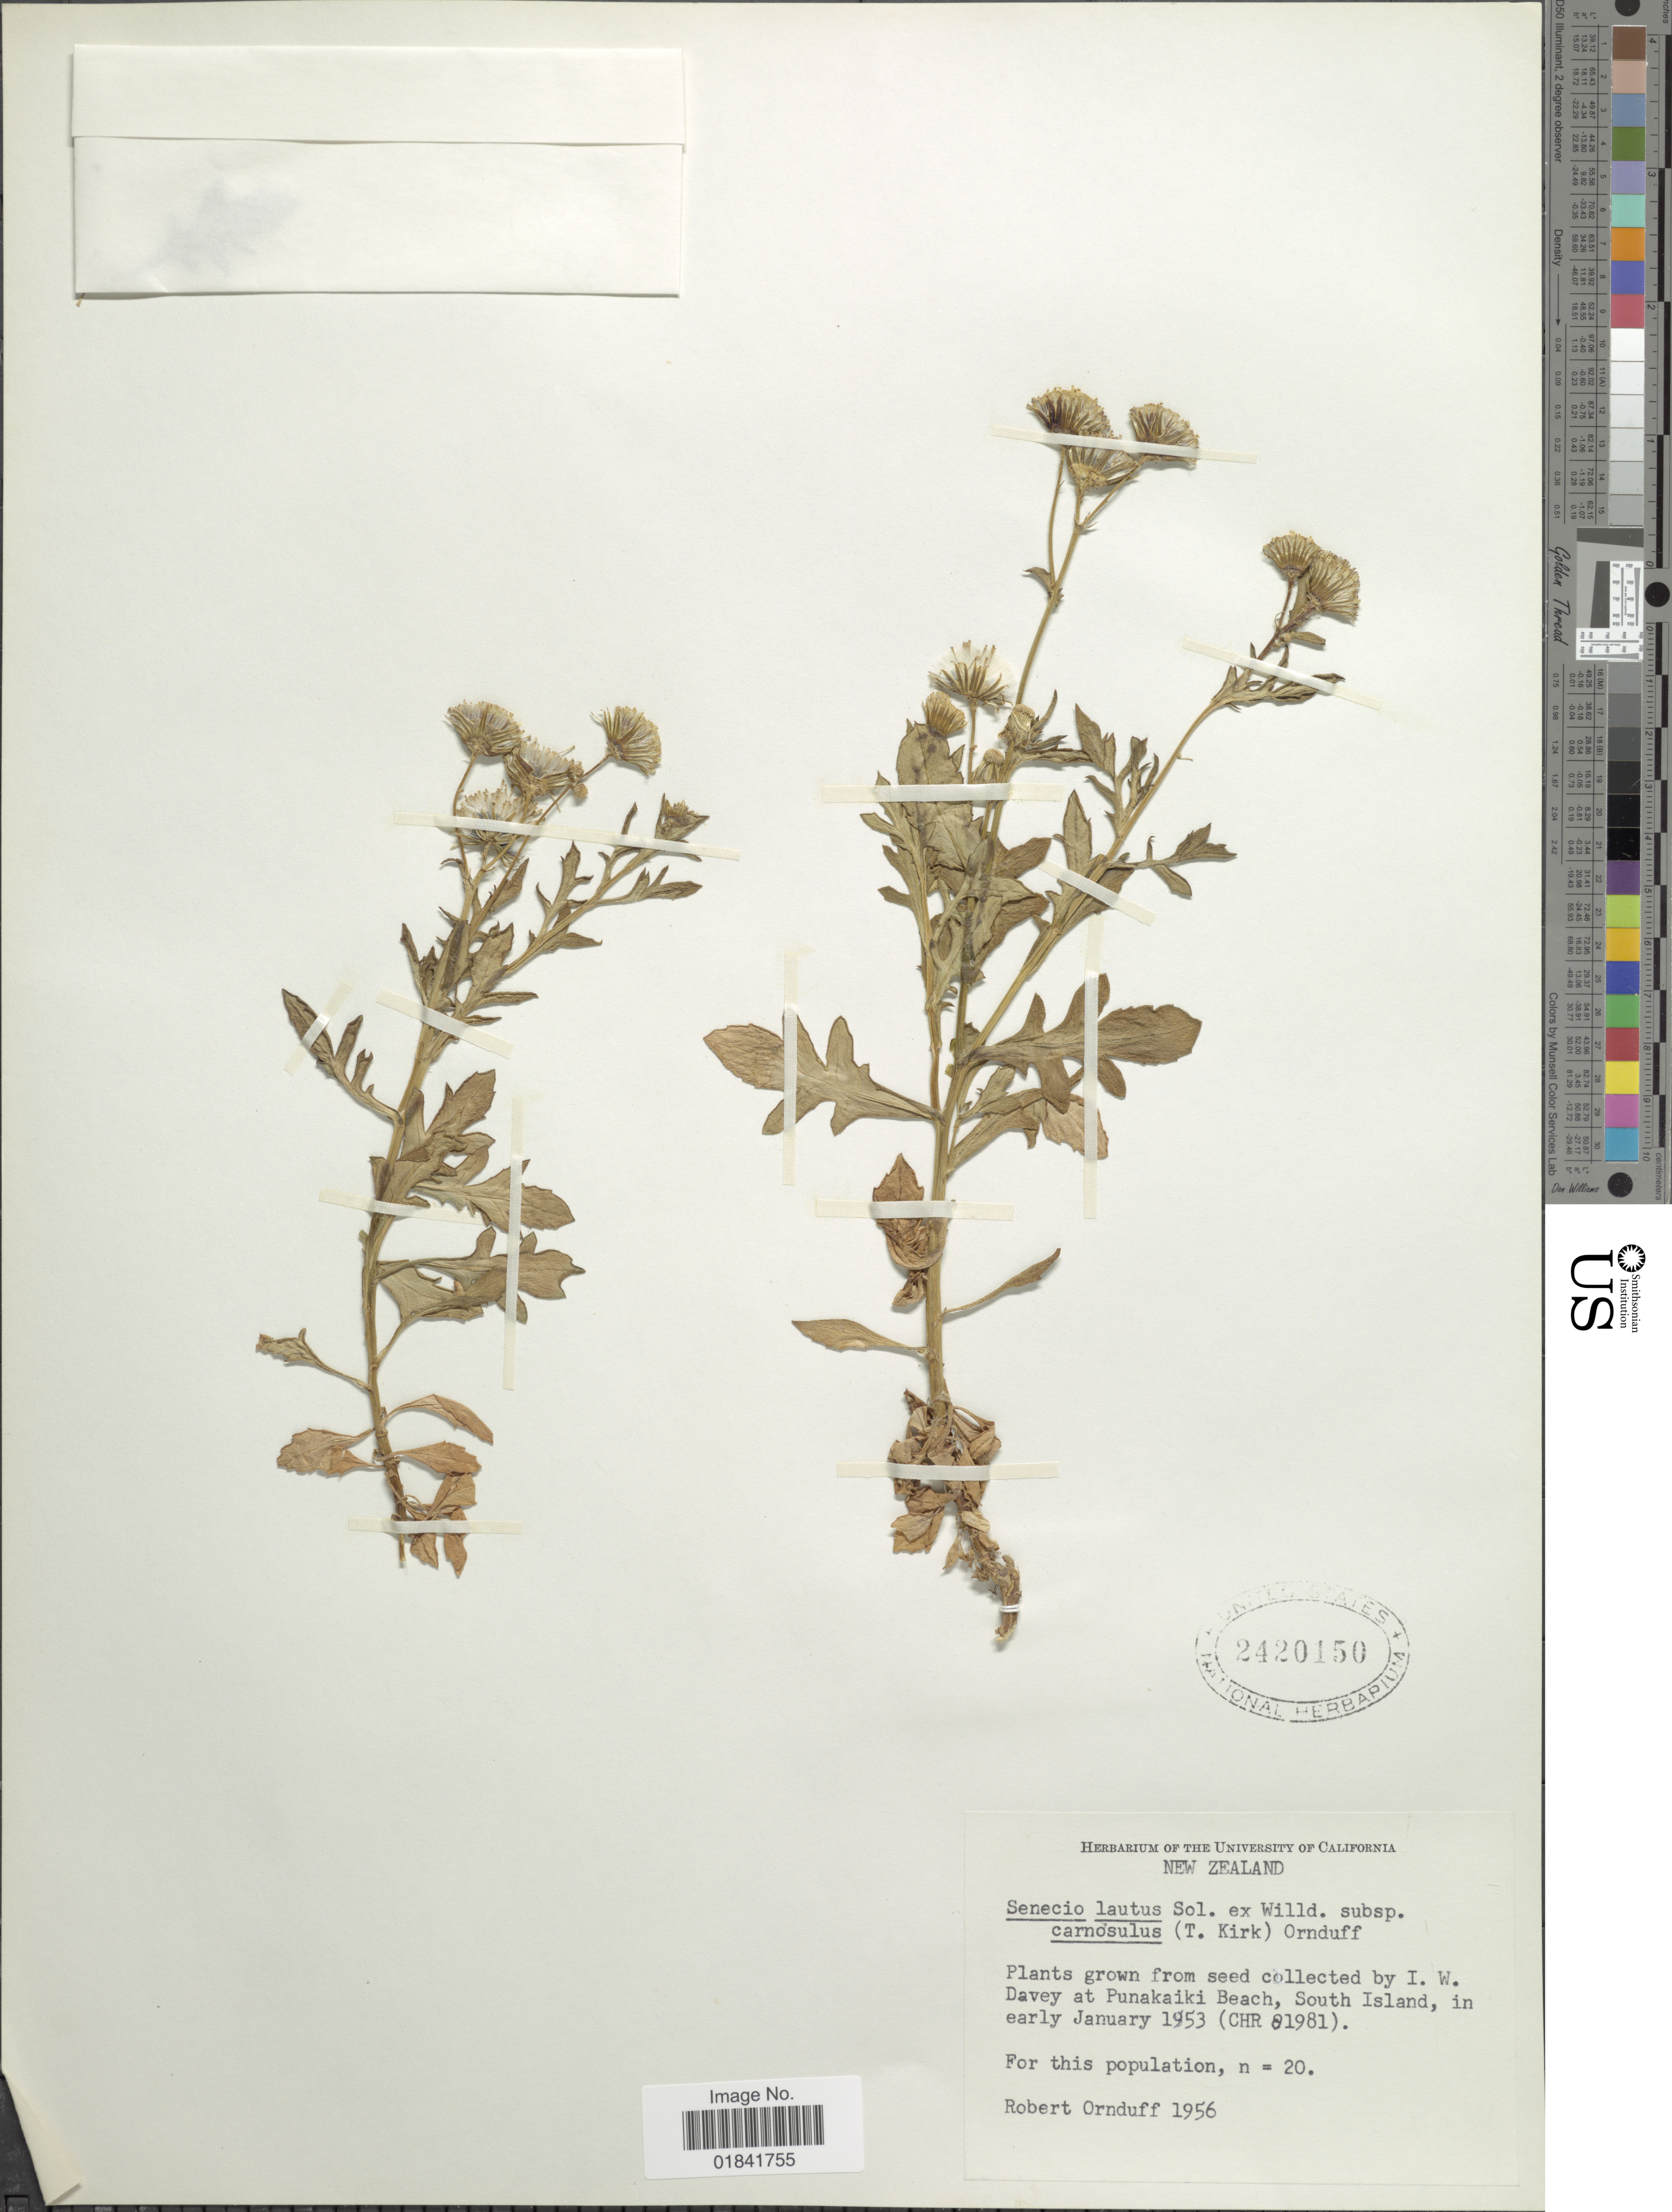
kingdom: Plantae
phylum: Tracheophyta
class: Magnoliopsida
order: Asterales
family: Asteraceae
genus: Senecio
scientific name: Senecio lautus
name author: Sol. ex G. Forst.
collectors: R. Ornduff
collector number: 1956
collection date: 1953-01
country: New Zealand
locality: Punakaiki Beach, South Island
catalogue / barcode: US 2420150